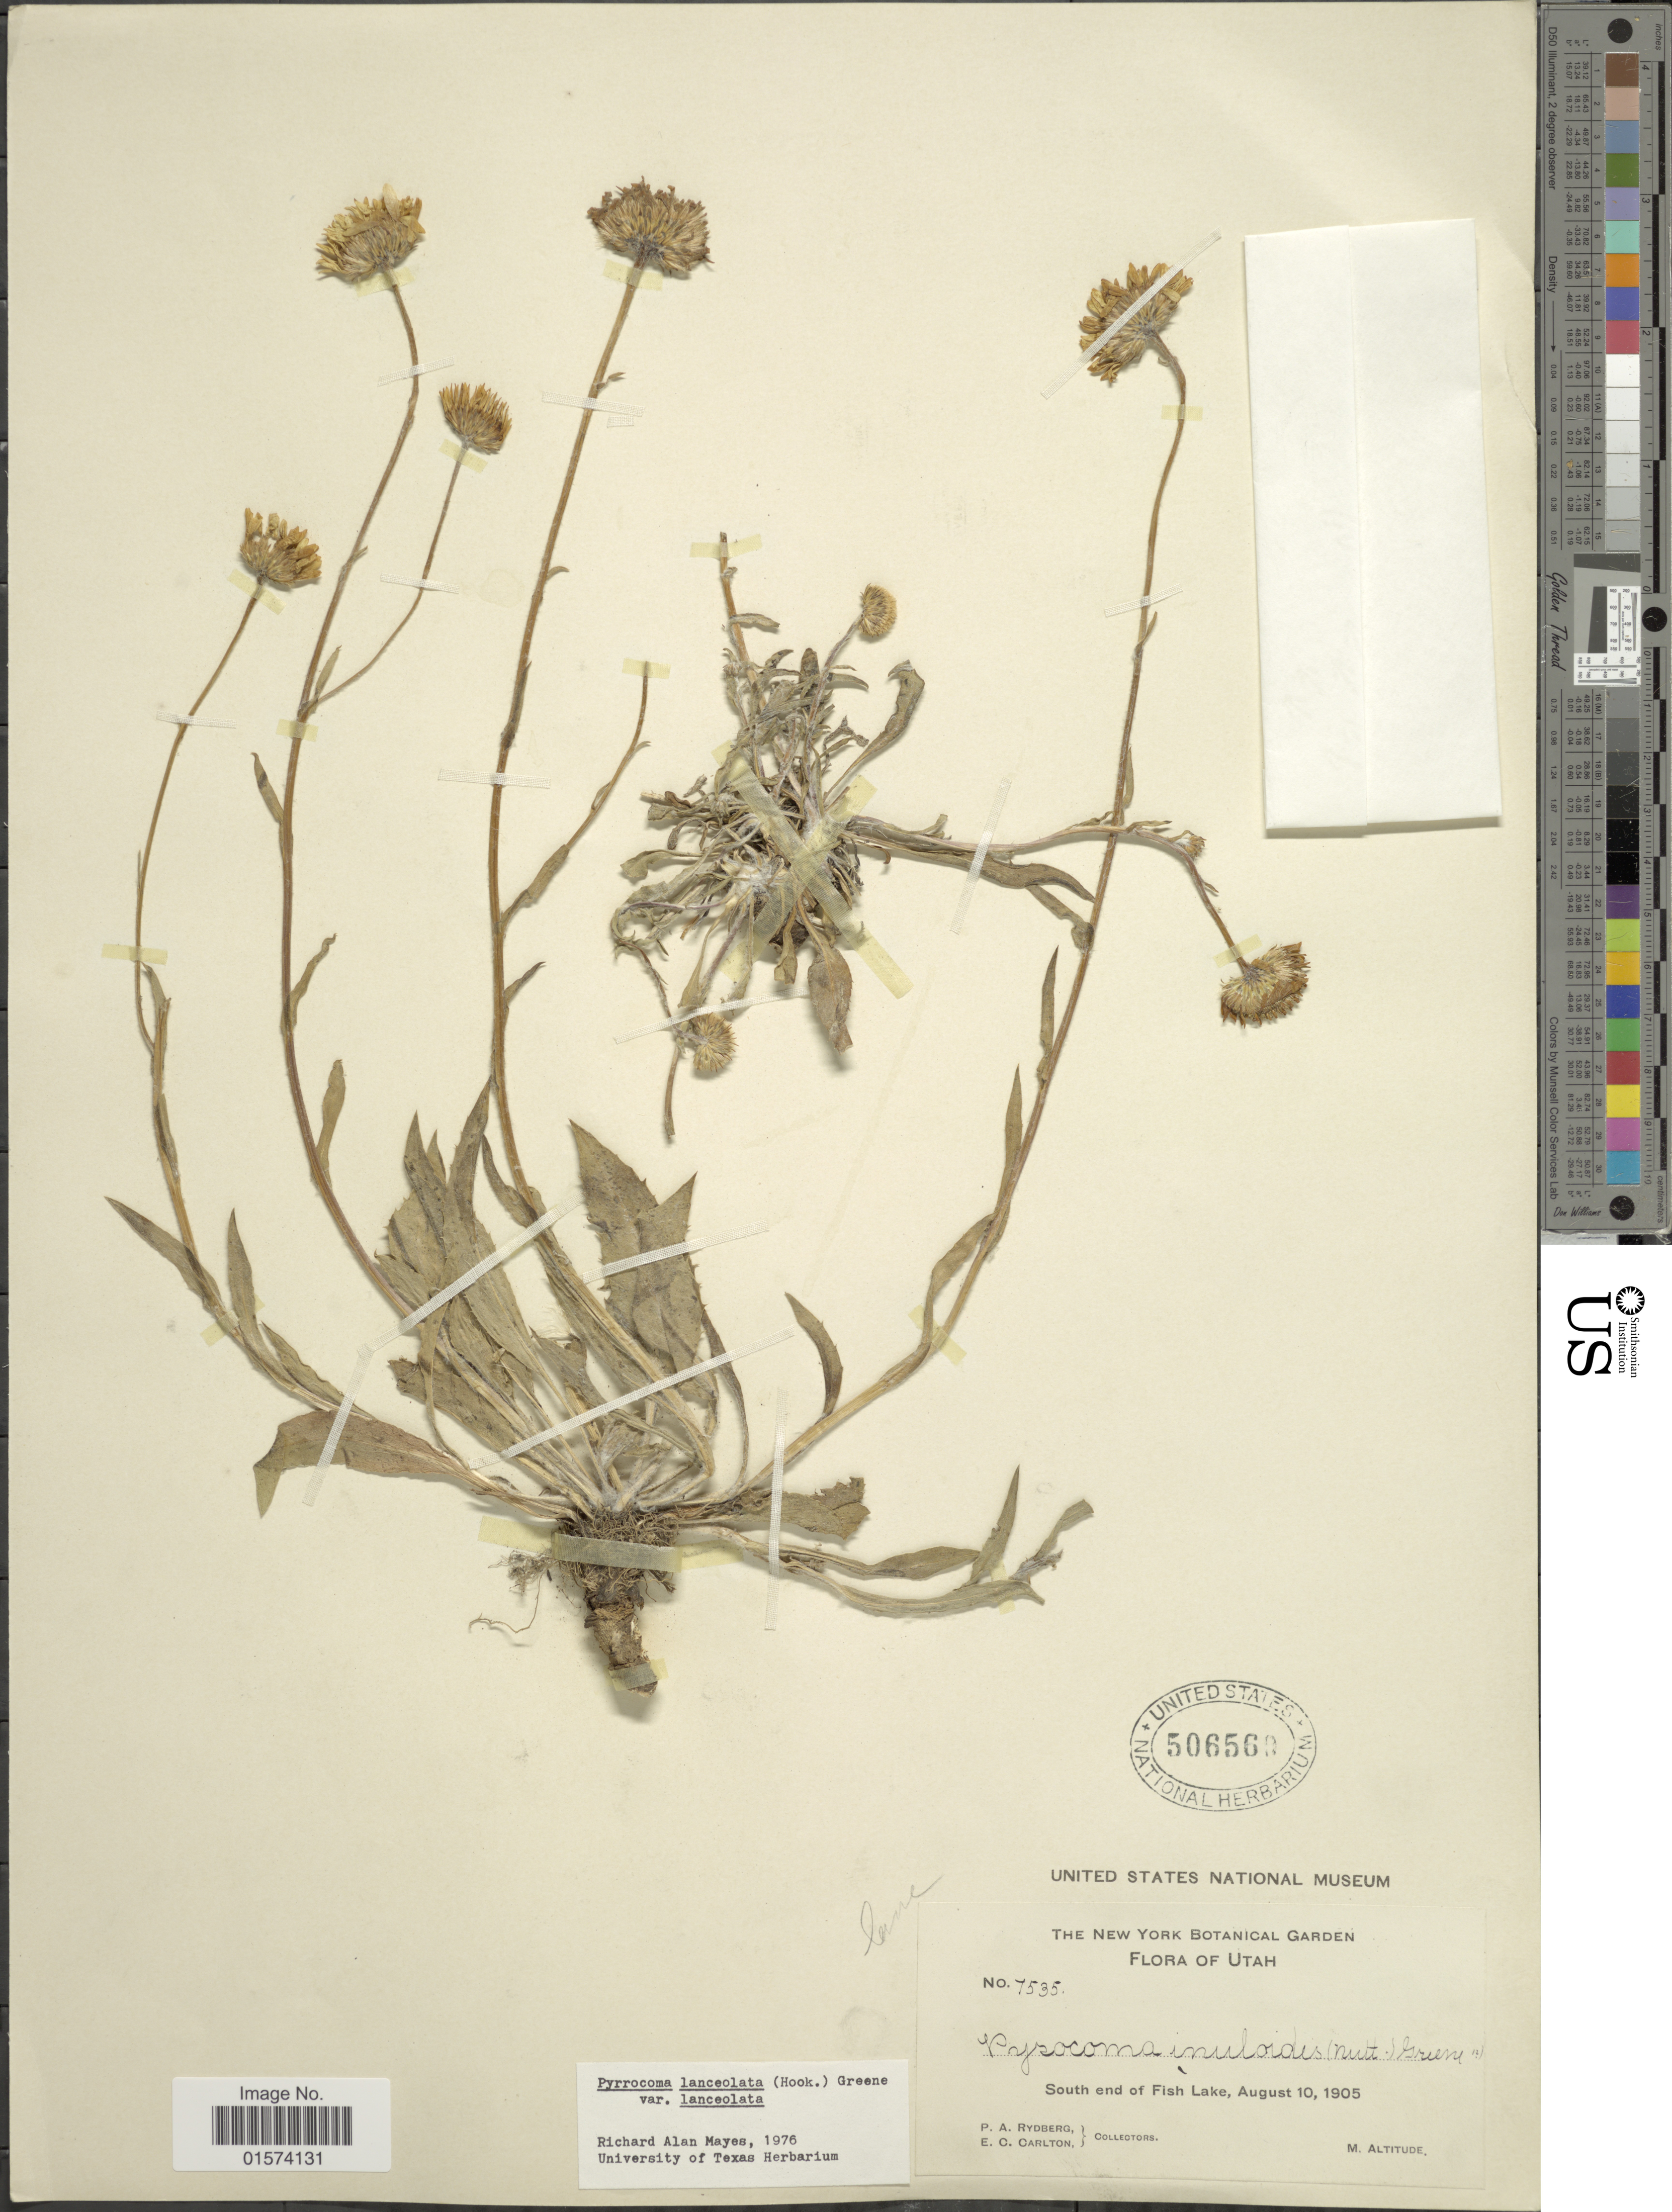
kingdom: Plantae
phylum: Tracheophyta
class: Magnoliopsida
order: Asterales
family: Asteraceae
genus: Pyrrocoma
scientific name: Pyrrocoma lanceolata var. lanceolata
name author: (Hook.) Greene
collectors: P. A. Rydberg & E. Carlton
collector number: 7535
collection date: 1905-08-10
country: United States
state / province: Utah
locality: South end of Fish Lake